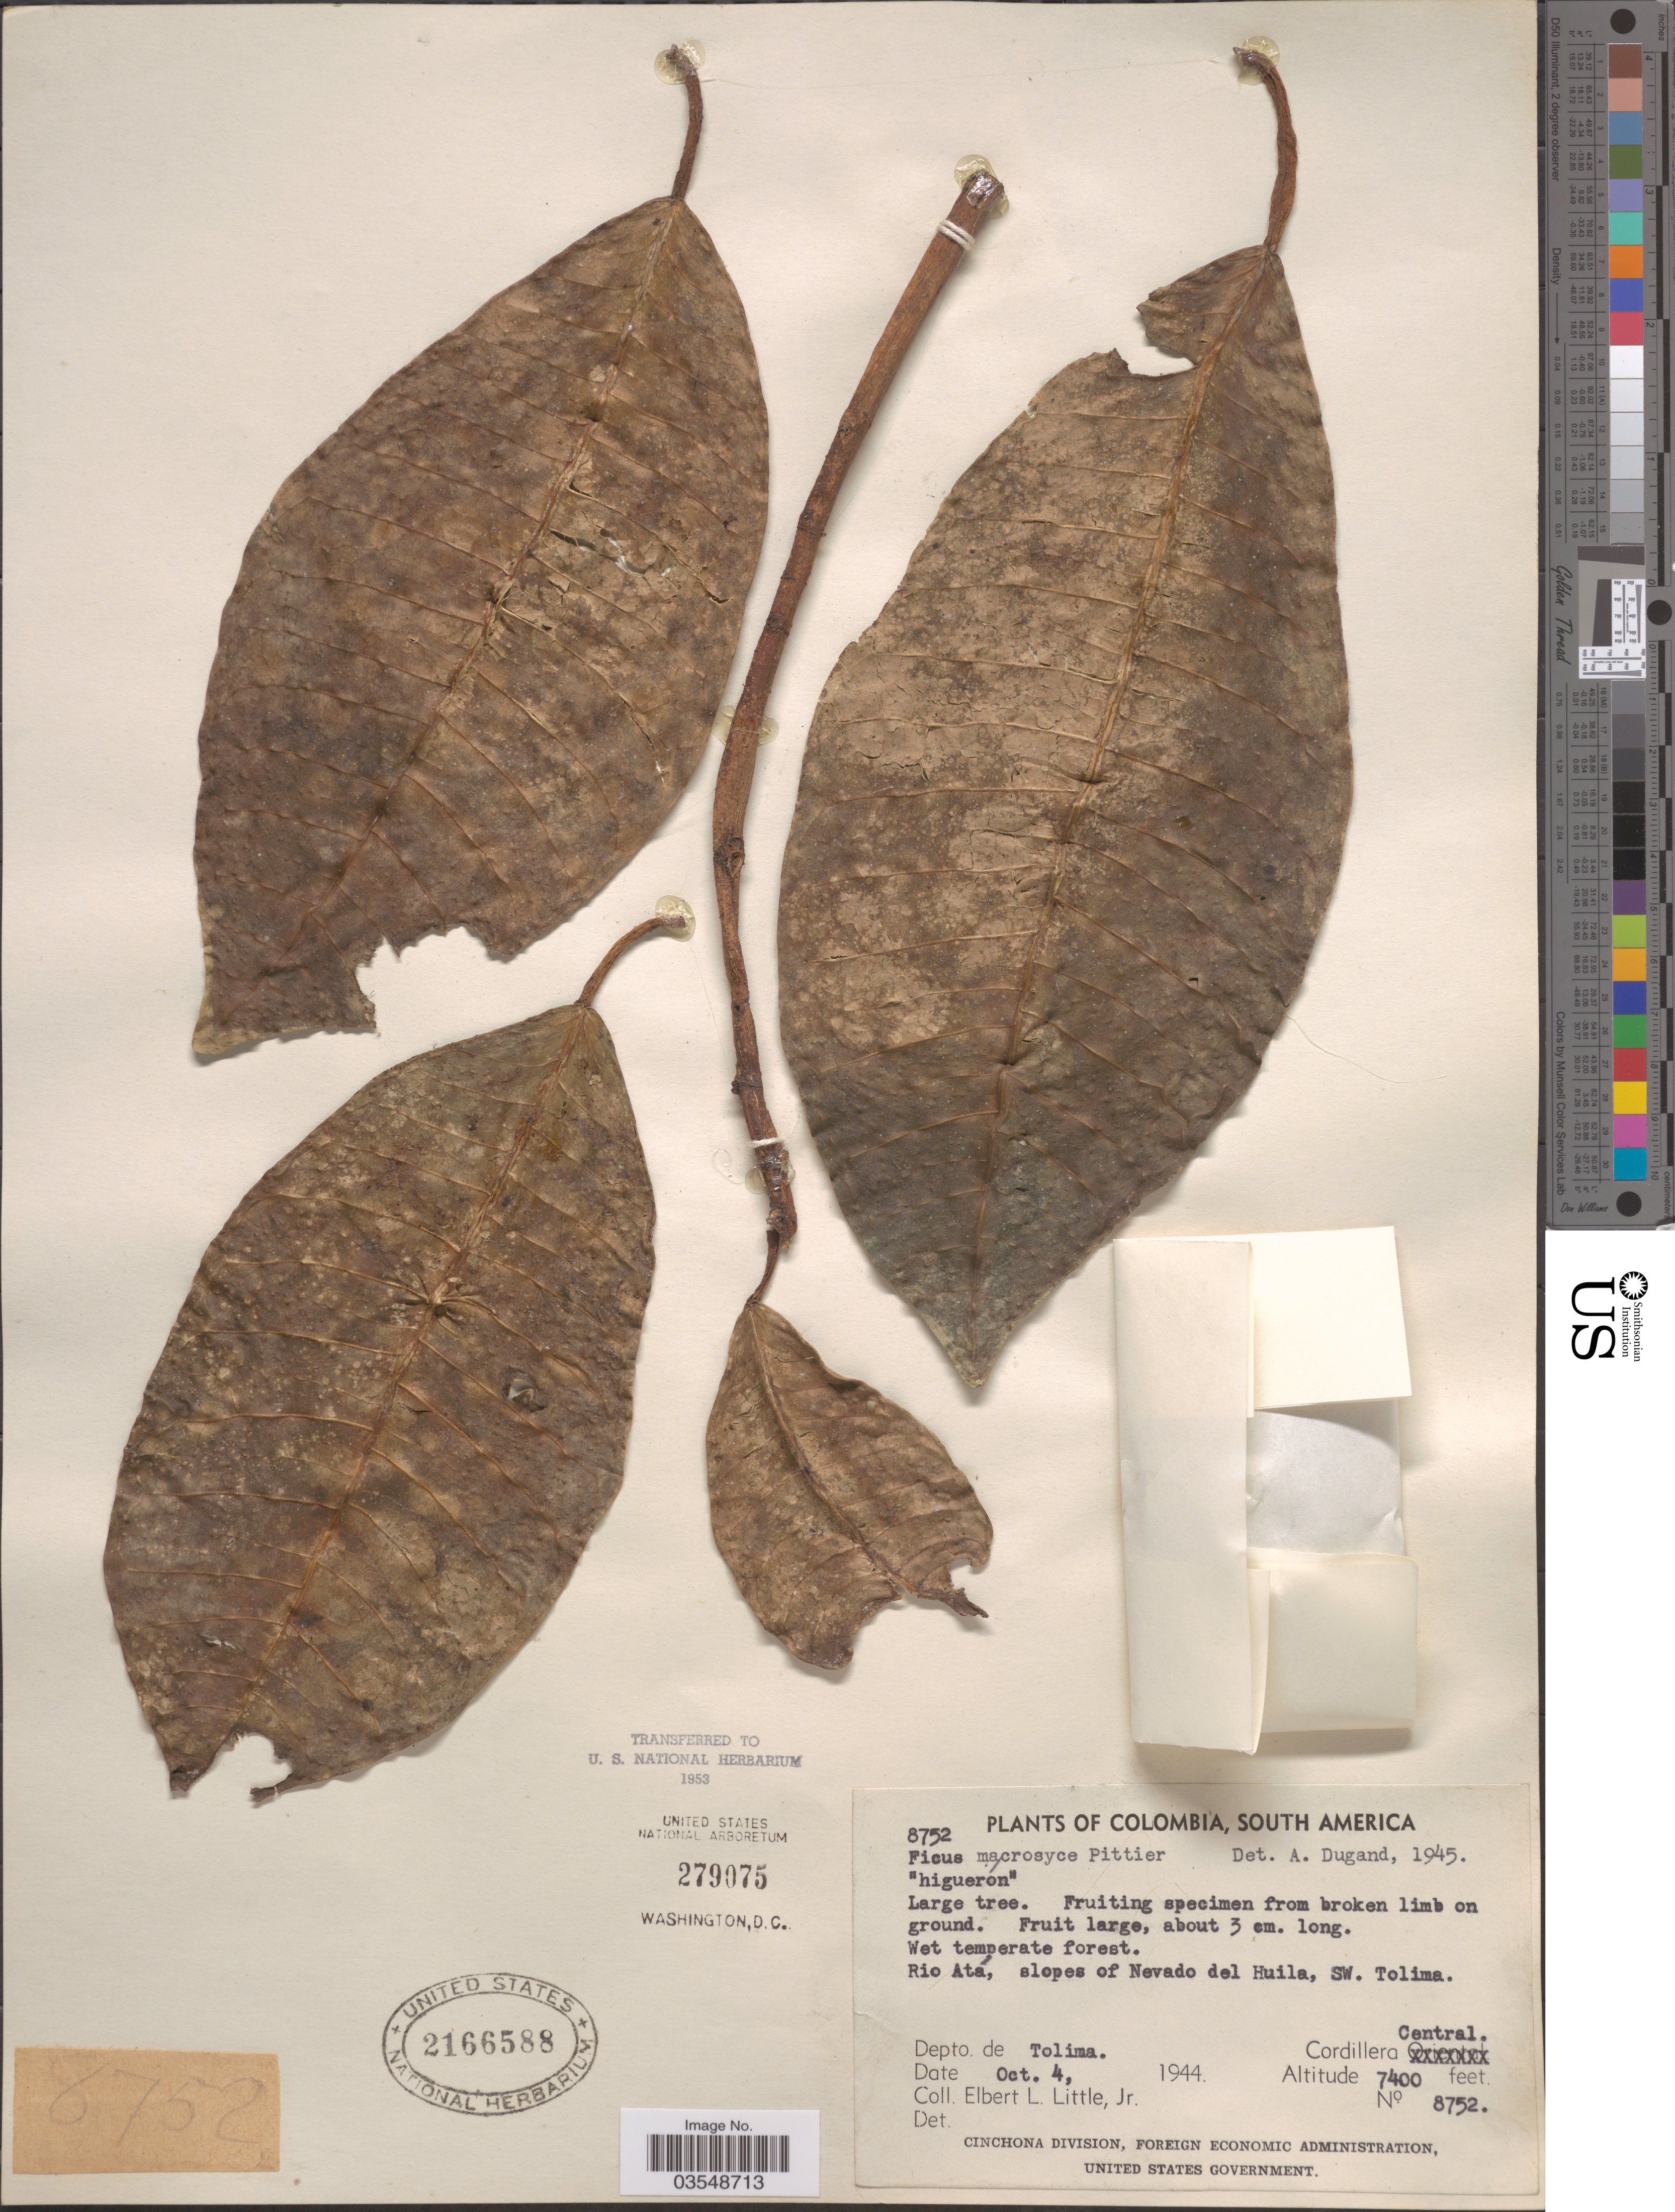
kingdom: Plantae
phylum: Tracheophyta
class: Magnoliopsida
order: Rosales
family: Moraceae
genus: Ficus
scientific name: Ficus macrosyce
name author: Pittier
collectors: E. L. Little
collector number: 8752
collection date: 1944-10-04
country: Colombia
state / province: Tolima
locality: Rio Atá, slopes of Nevado del Huila, SW. Tolima. Depto. de Tolima. Cordillera Central.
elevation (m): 2256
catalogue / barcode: US 2166588